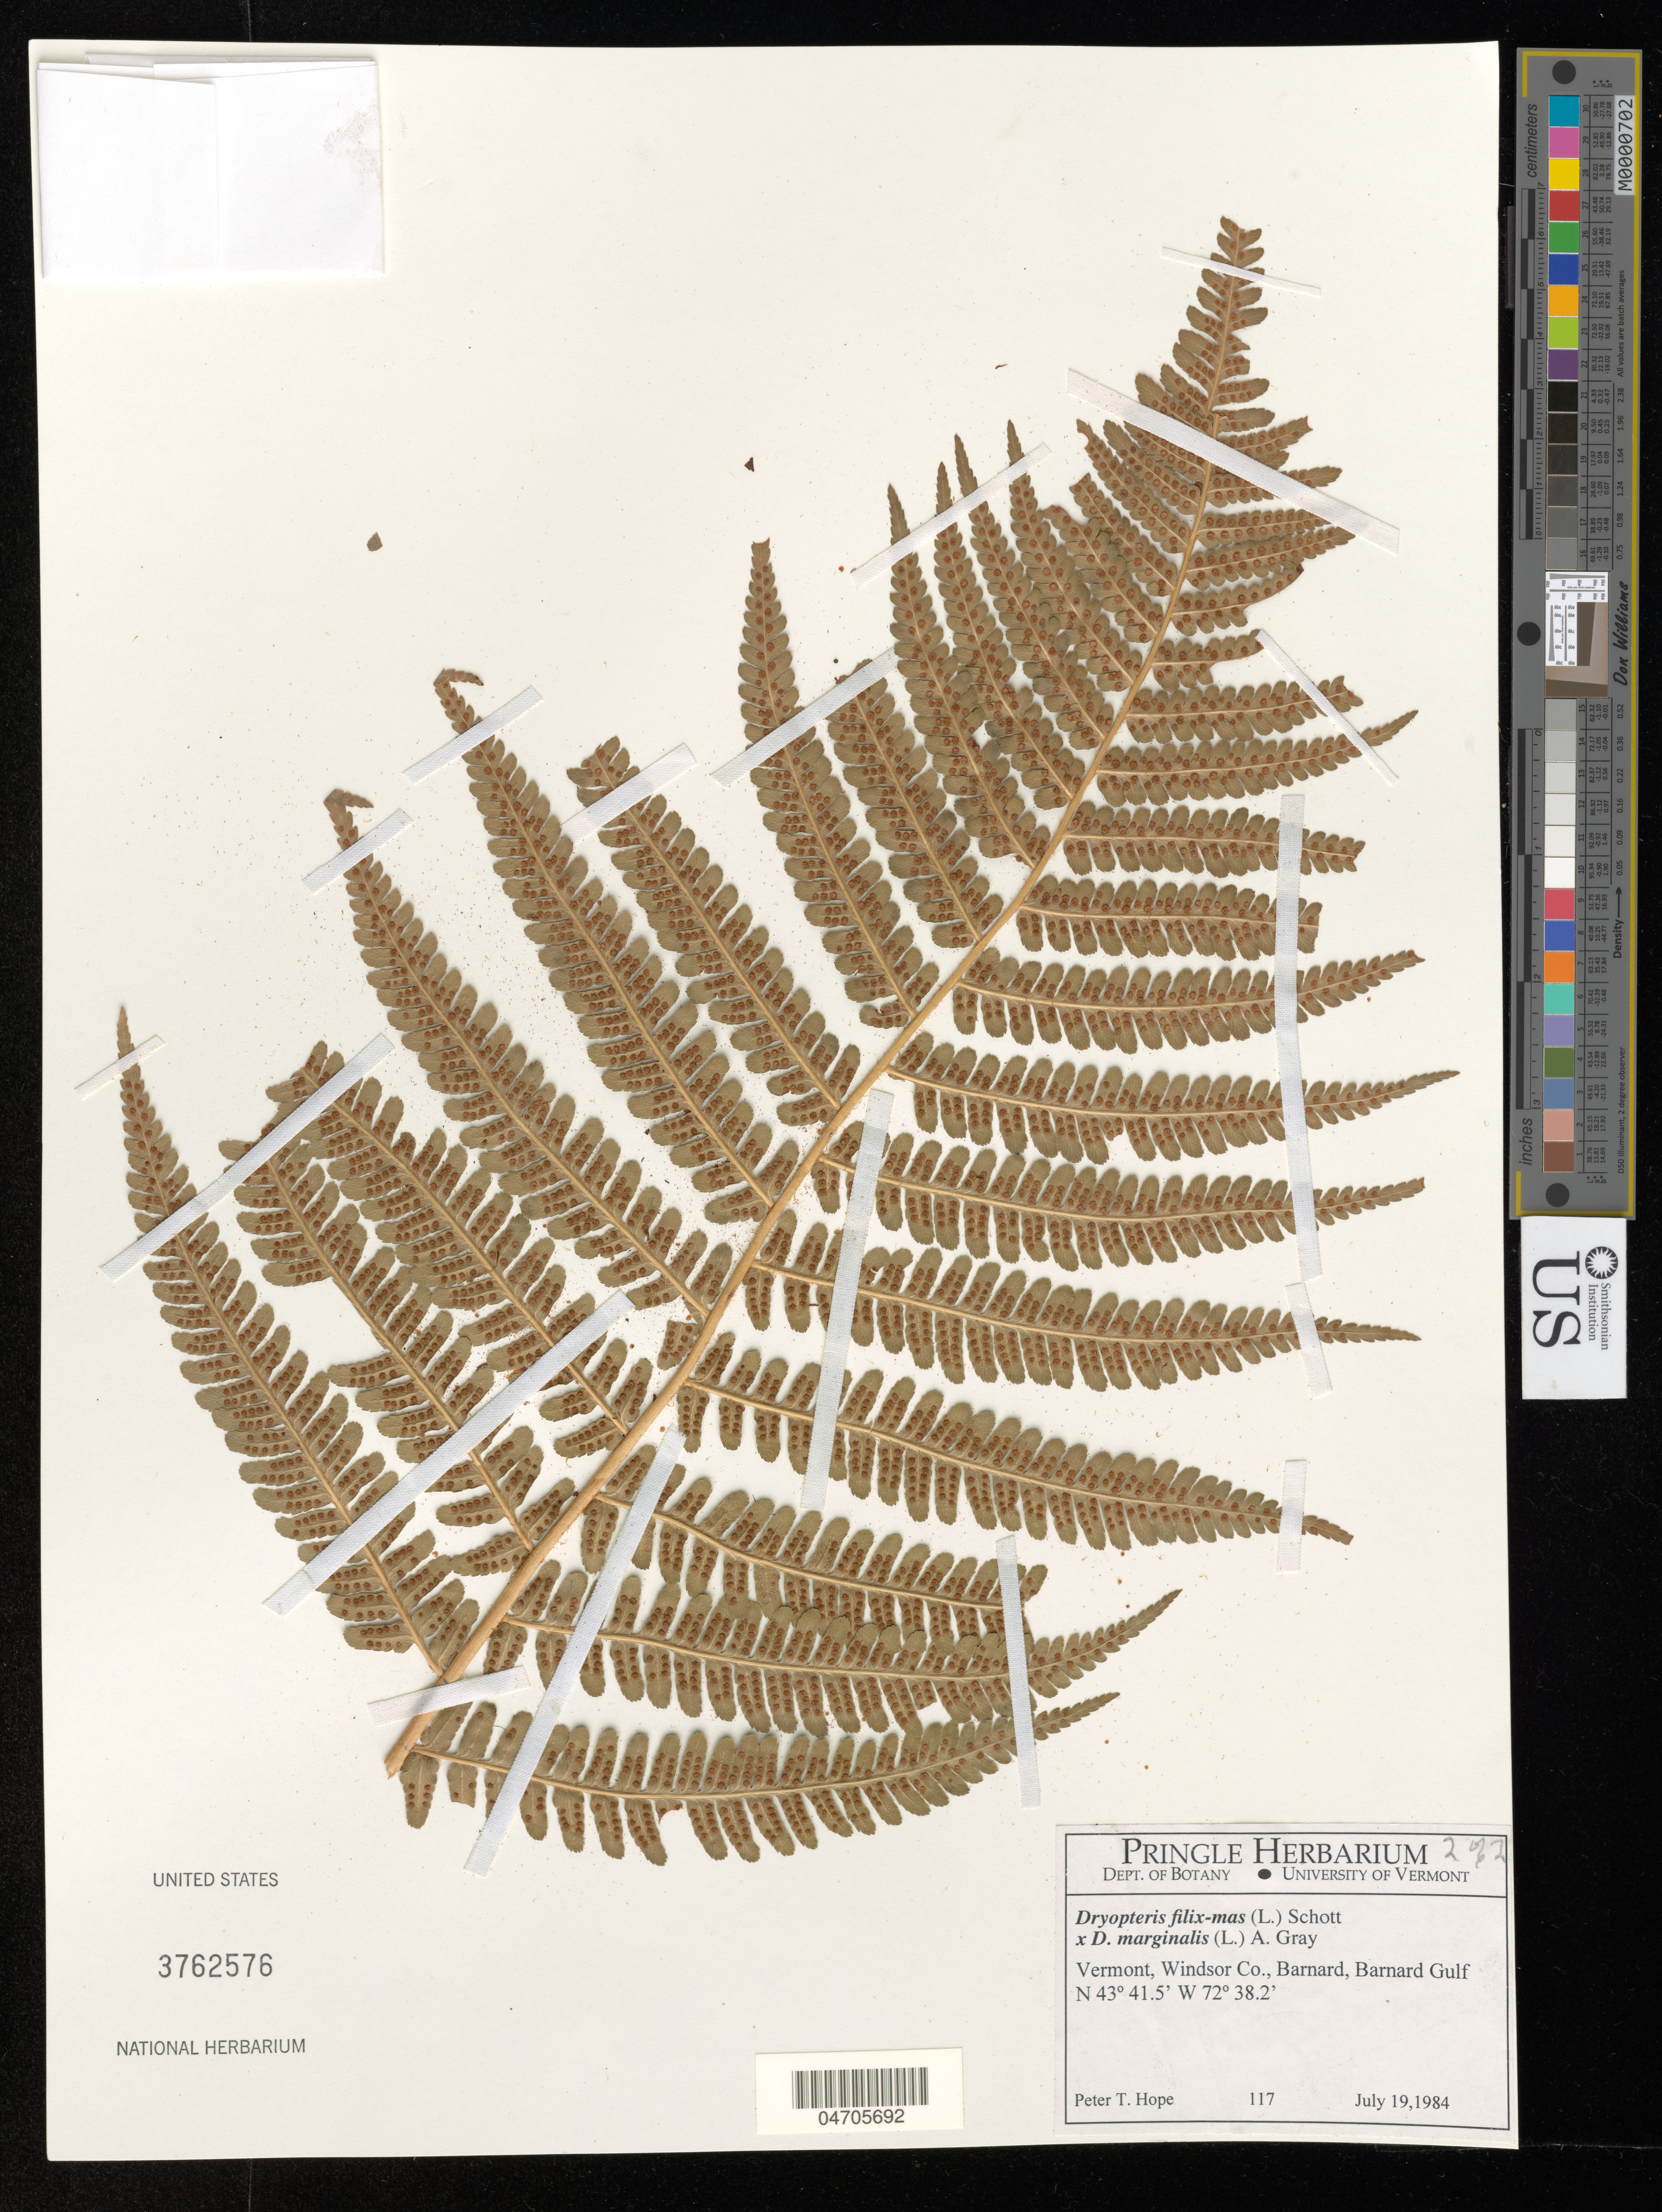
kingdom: Plantae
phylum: Tracheophyta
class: Polypodiopsida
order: Polypodiales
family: Dryopteridaceae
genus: Dryopteris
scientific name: Dryopteris filix-mas x D. marginalis (L.) A. Gray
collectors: P. Hope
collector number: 117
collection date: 1984-07-19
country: United States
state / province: Vermont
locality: Windsor Co., Barnard, Barnard Gulf.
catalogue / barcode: US 3762576